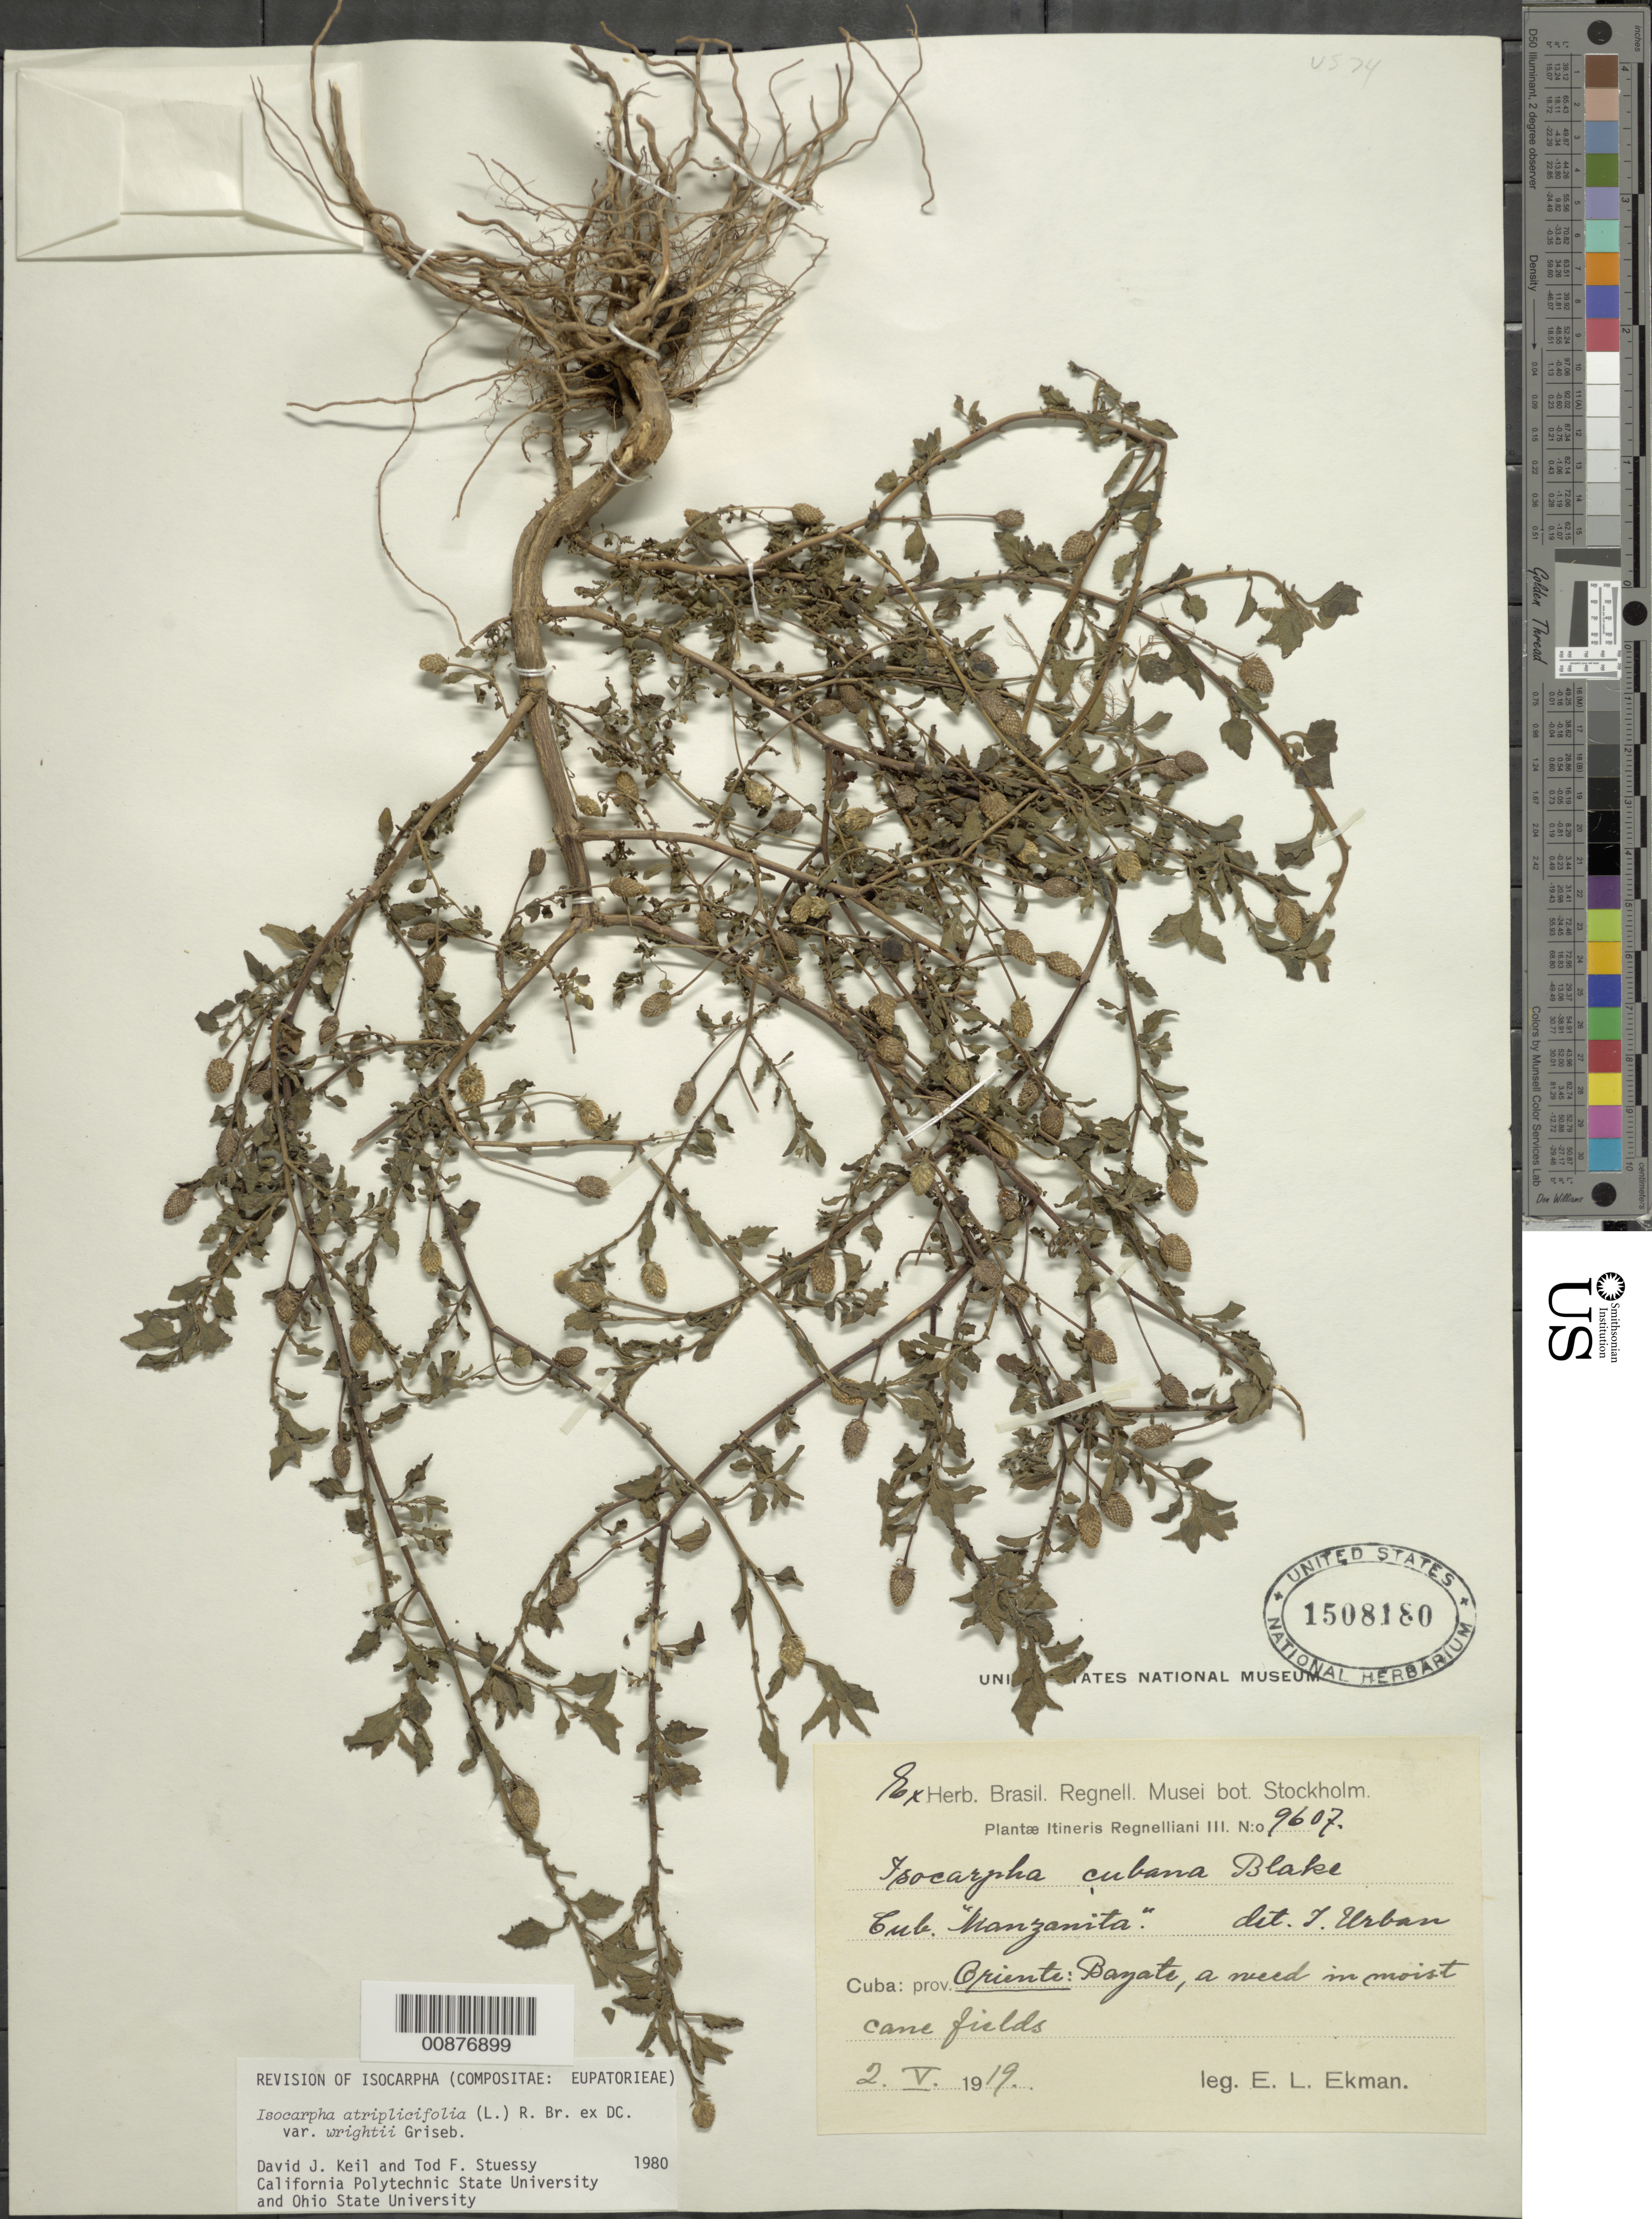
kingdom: Plantae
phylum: Tracheophyta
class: Magnoliopsida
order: Asterales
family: Asteraceae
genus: Isocarpha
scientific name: Isocarpha cubana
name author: S.F. Blake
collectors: E. L. Ekman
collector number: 9607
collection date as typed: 02 May 1919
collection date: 1919-05-02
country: Cuba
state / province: Oriente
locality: Bayate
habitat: Moist cane fields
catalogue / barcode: US 1508180